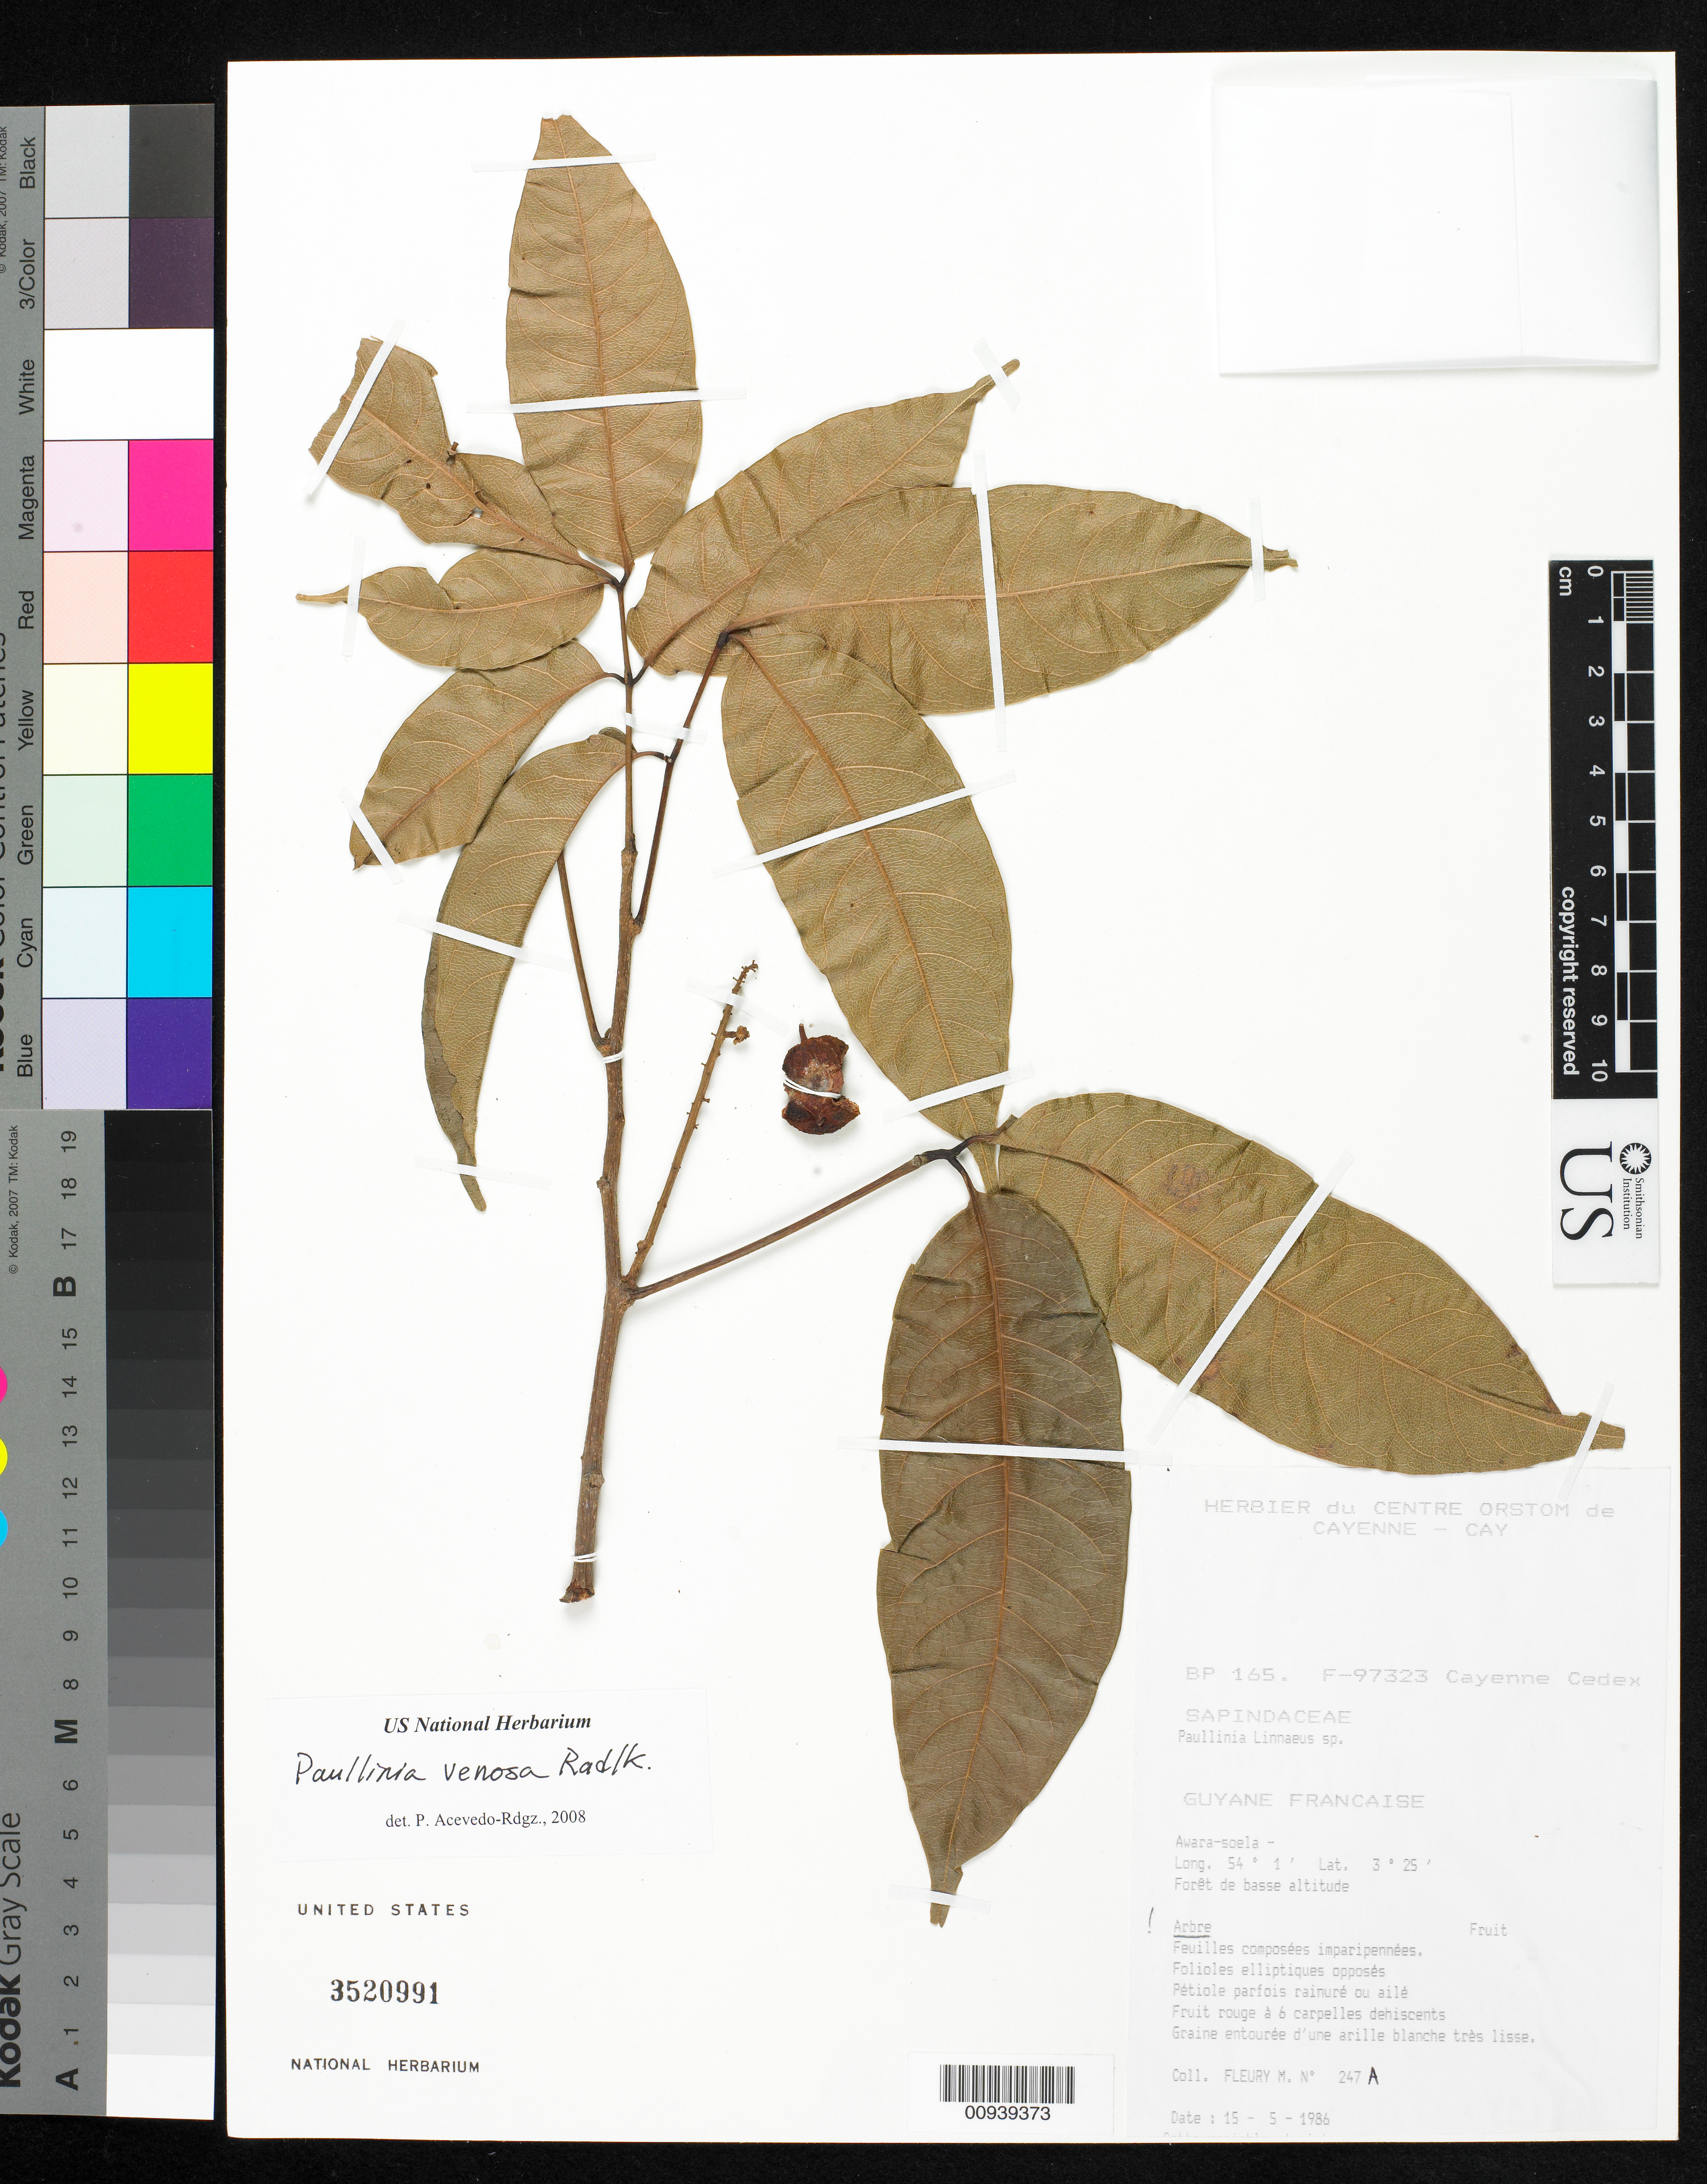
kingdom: Plantae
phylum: Tracheophyta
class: Magnoliopsida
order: Sapindales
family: Sapindaceae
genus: Paullinia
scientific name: Paullinia venosa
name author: Radlk.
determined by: Acevedo-Rodríguez, P., (BOT), Smithsonian Institution - National Museum of Natural History (UNITED STATES)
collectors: M. Fleury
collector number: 247 a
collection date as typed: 15-May-86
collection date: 1986-05-15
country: French Guiana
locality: Awara soula; Djan kiiki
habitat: Foret de basse altitude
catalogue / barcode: US 3520991